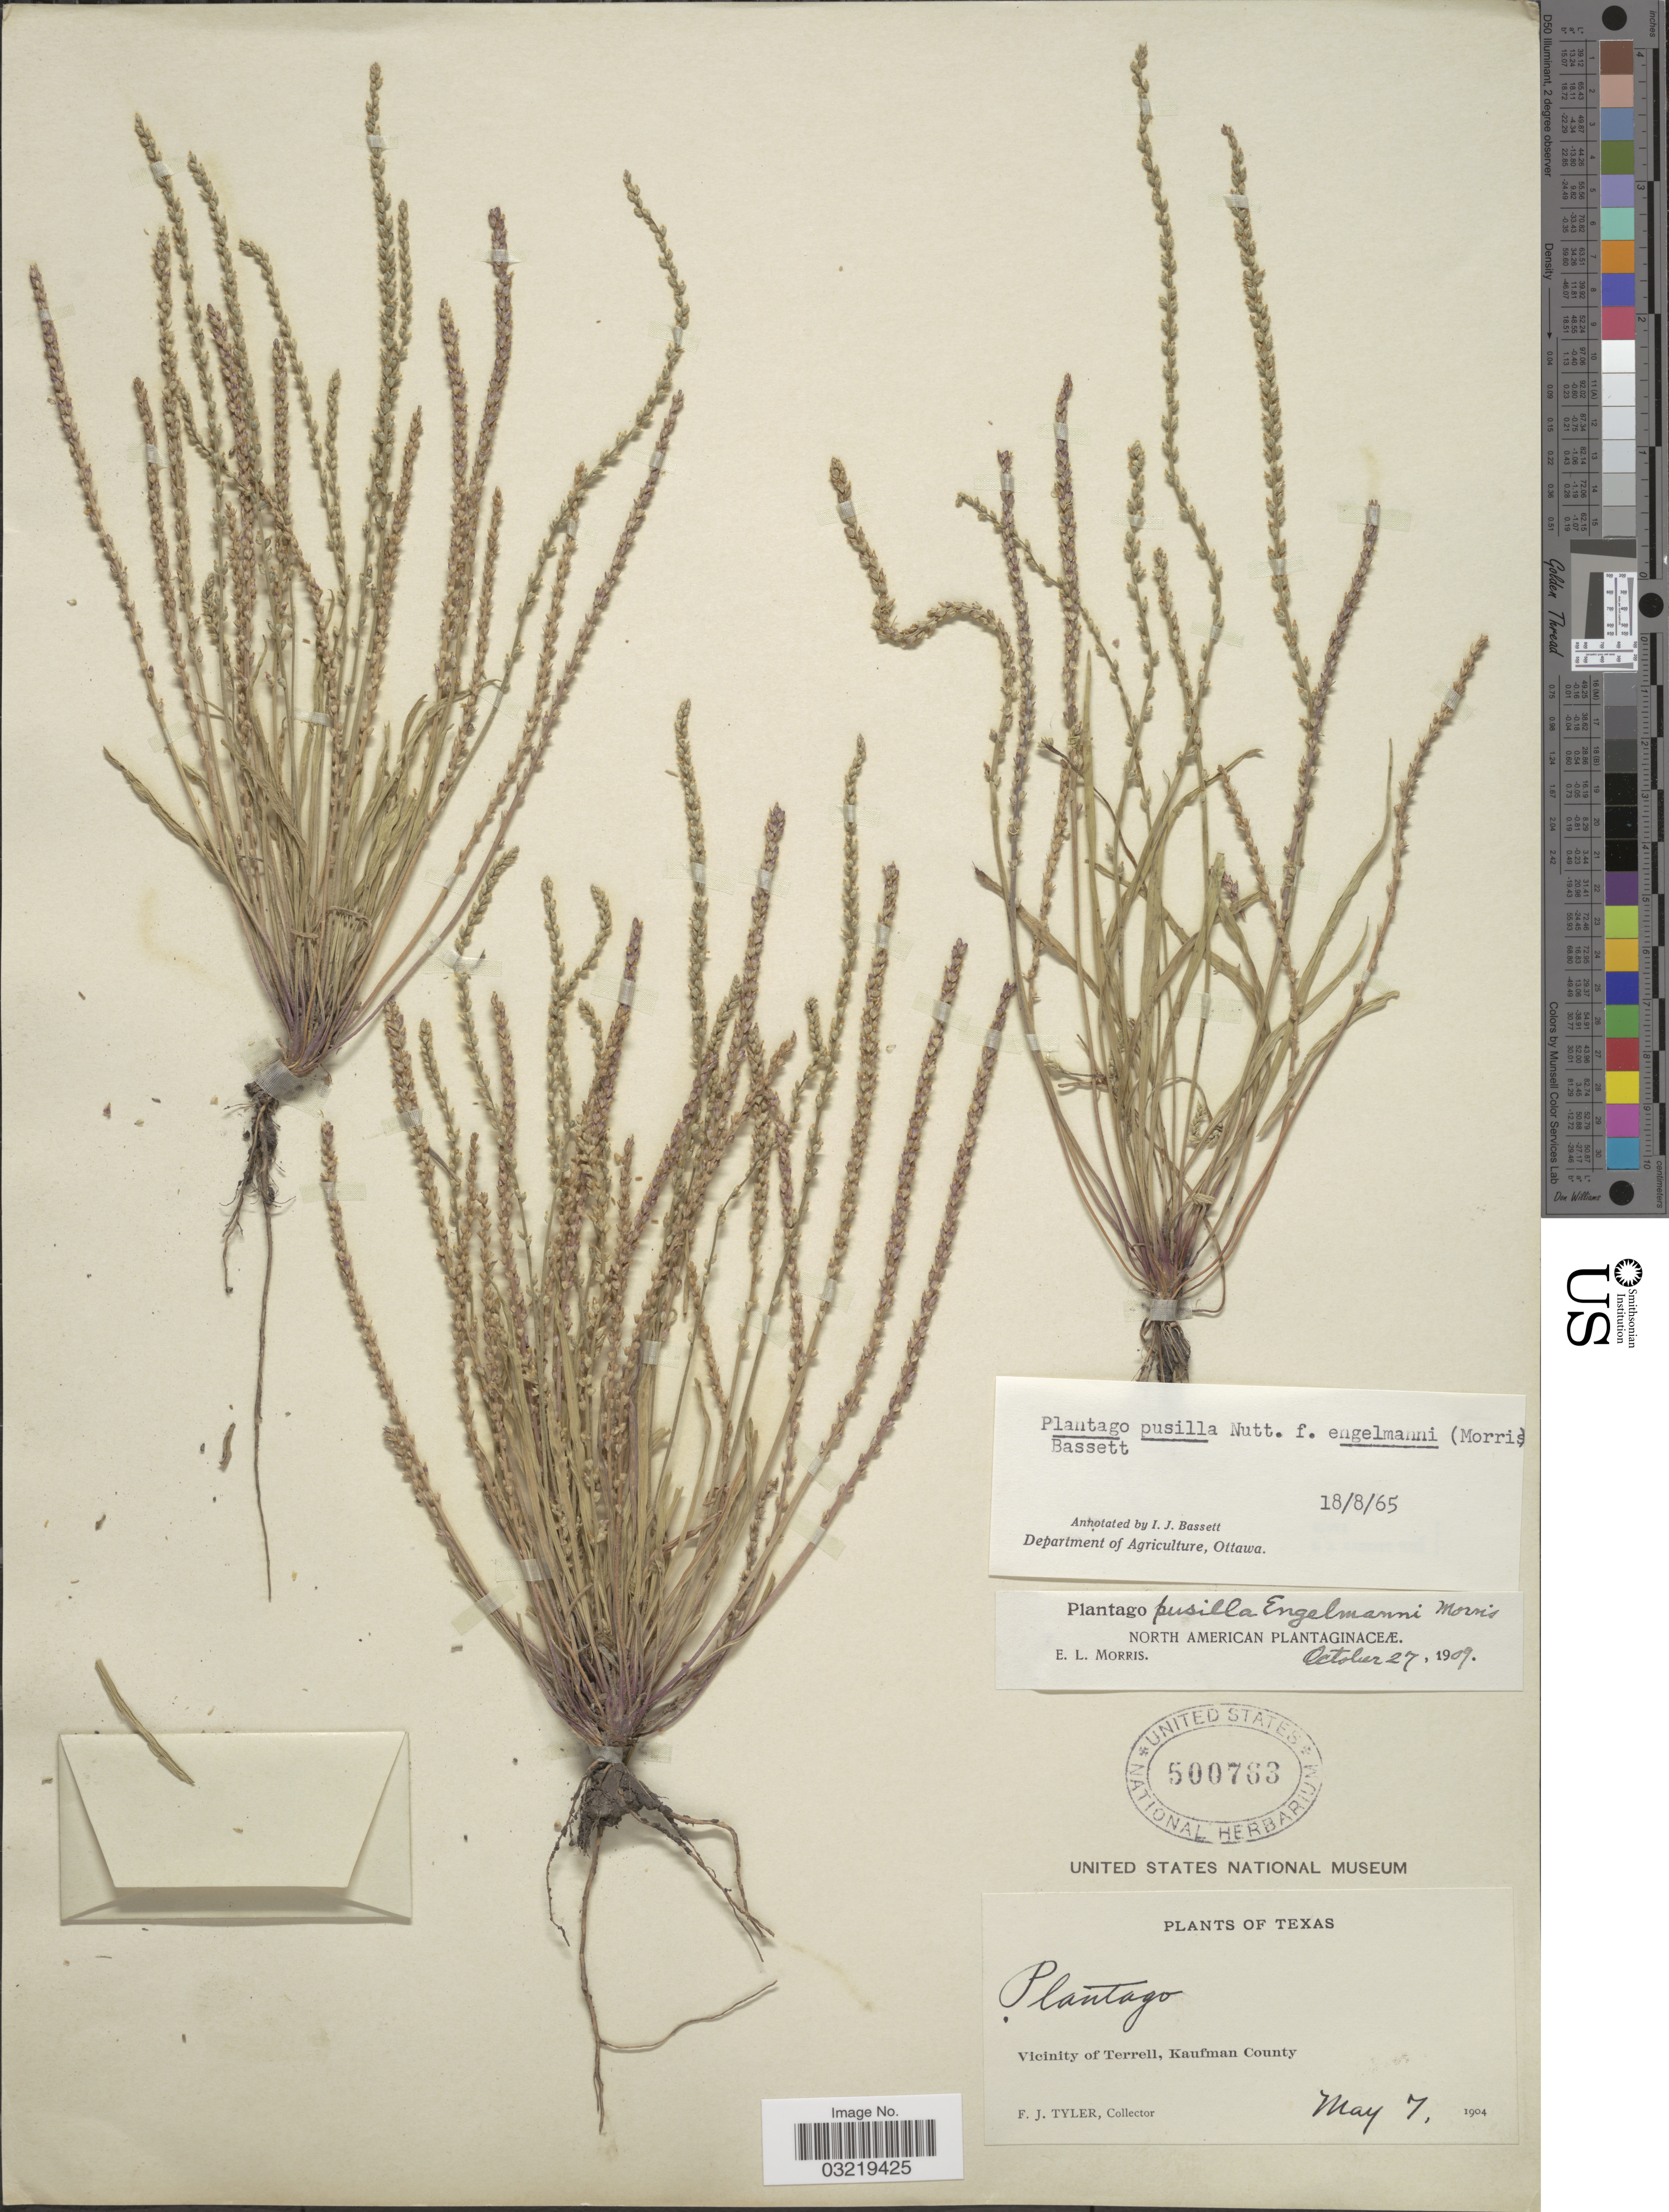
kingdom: Plantae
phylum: Tracheophyta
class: Magnoliopsida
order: Lamiales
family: Plantaginaceae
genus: Plantago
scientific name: Plantago pusilla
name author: Nutt.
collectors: F. Tyler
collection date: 1904-05-07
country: United States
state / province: Texas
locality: Vicinity of Terrell, Kaufman County.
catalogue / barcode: US 500763